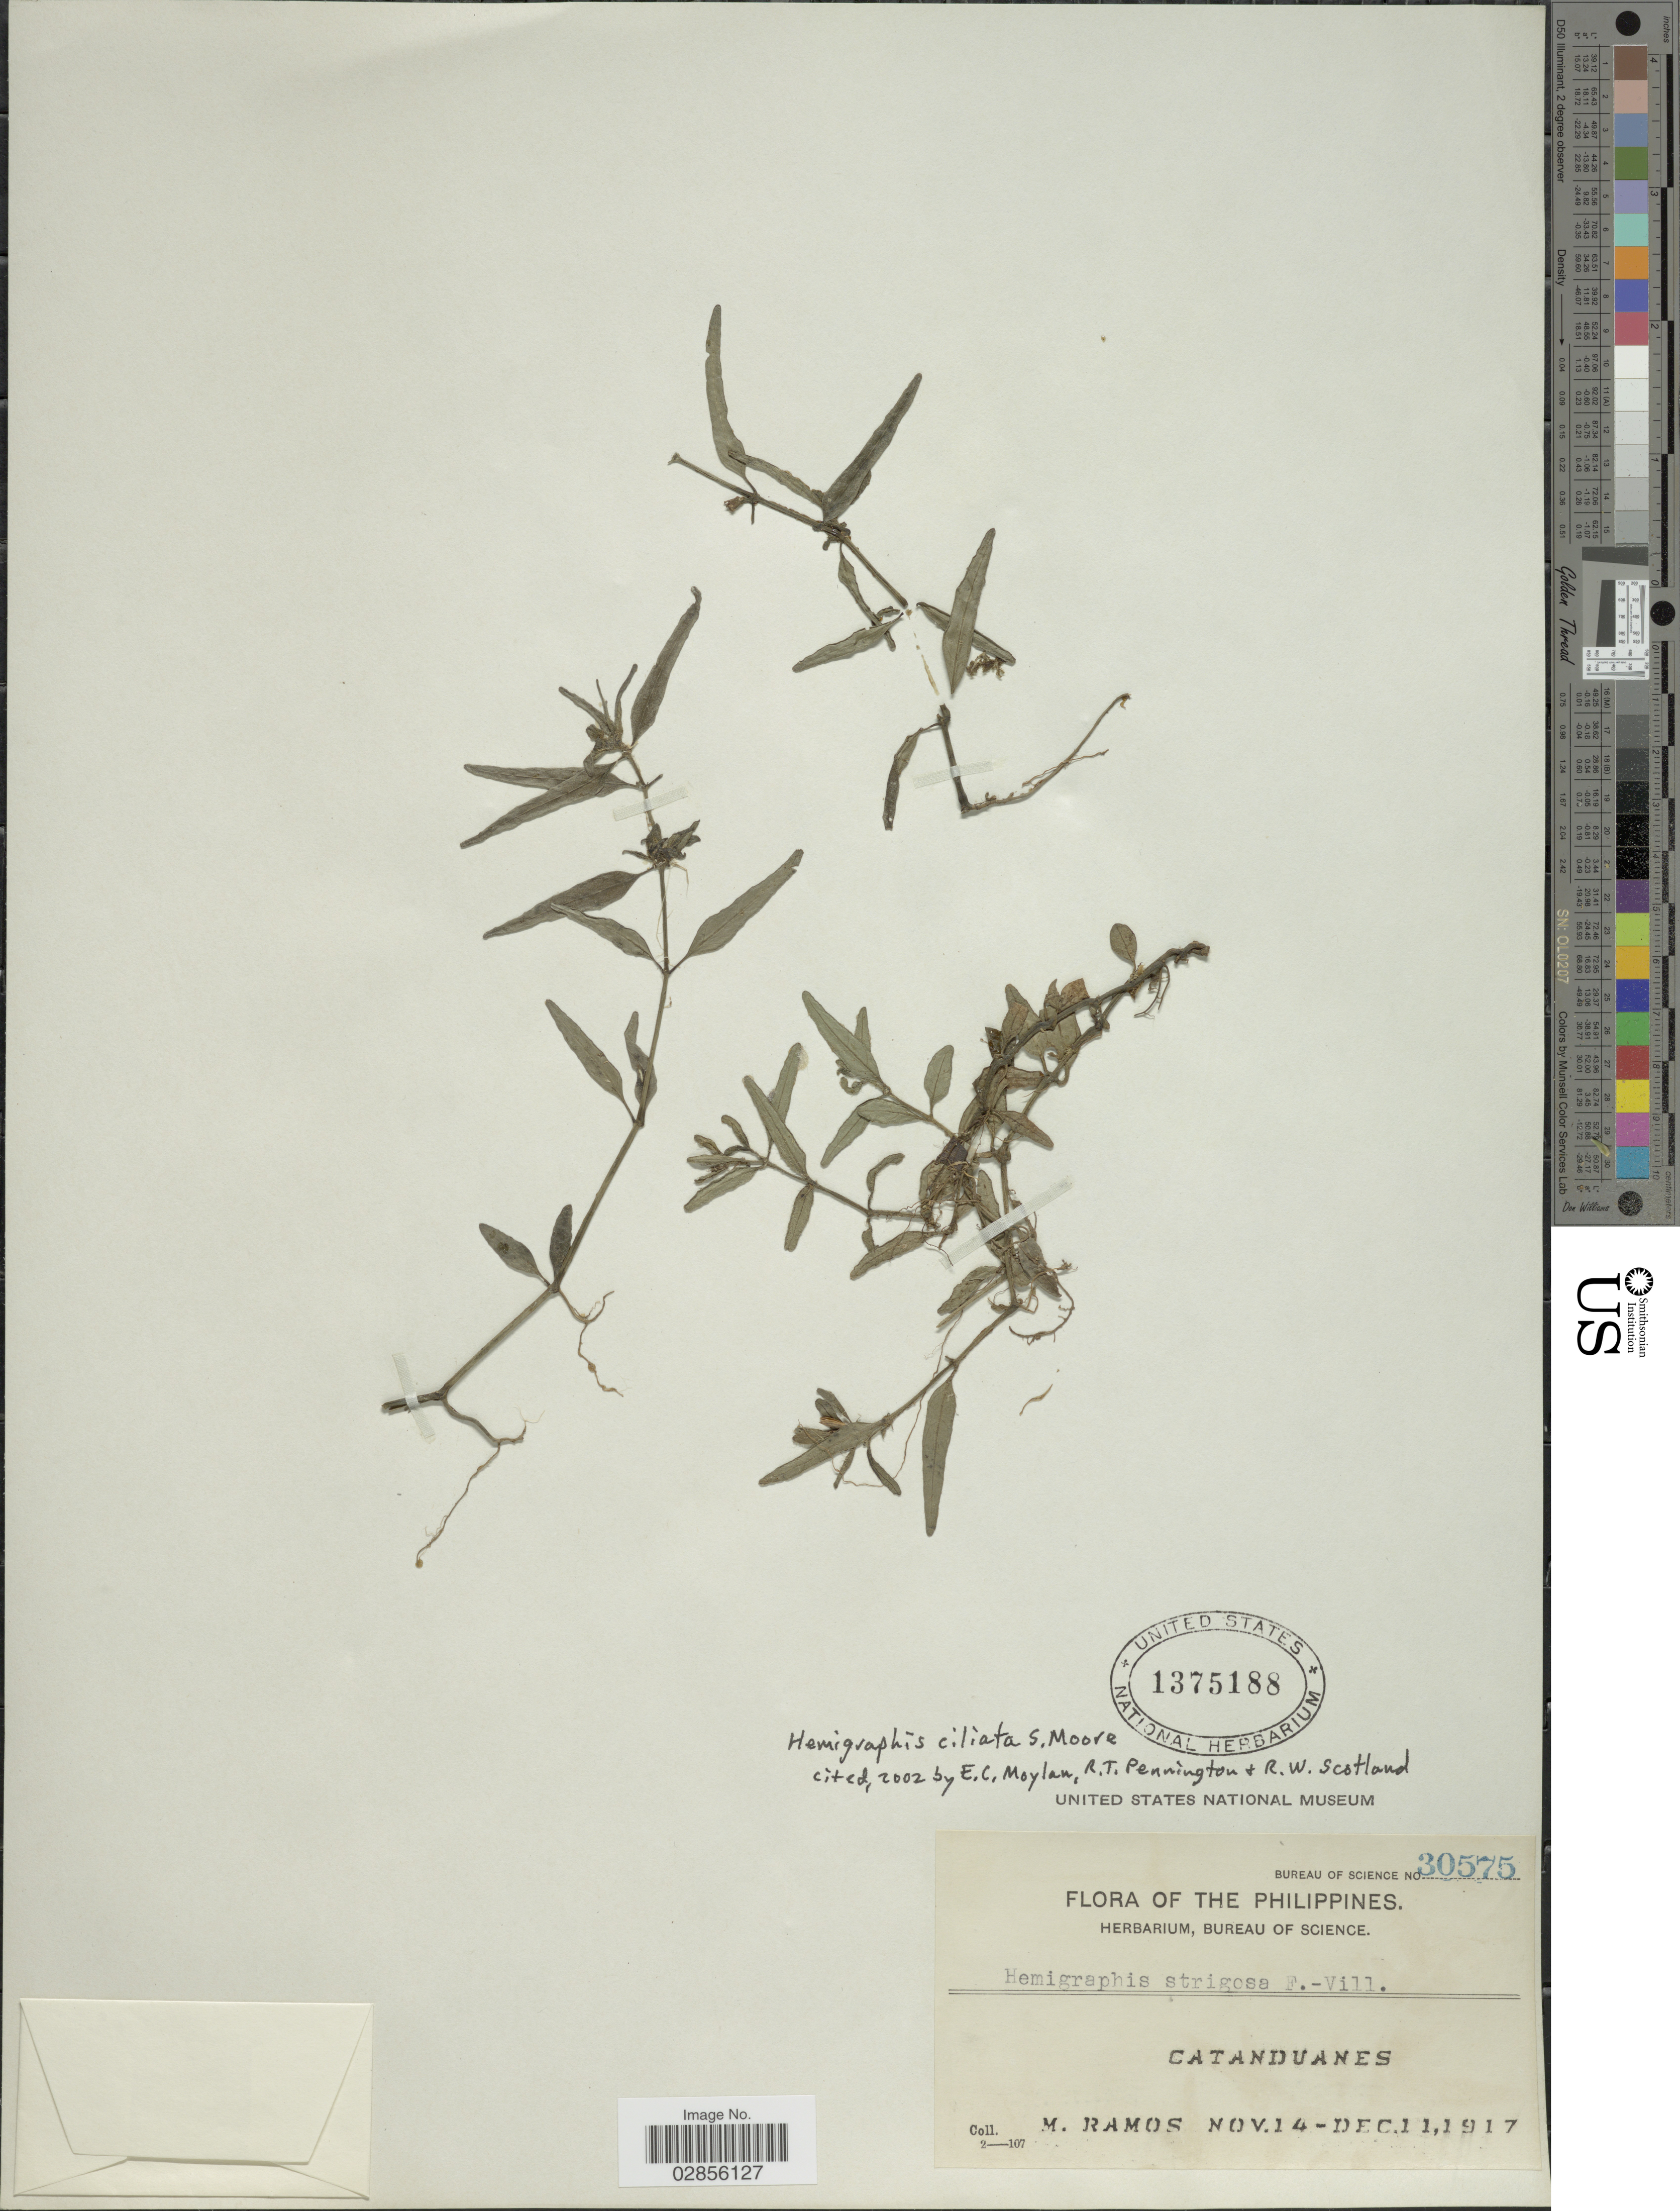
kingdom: Plantae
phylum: Tracheophyta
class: Magnoliopsida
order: Lamiales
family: Acanthaceae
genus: Hemigraphis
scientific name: Hemigraphis ciliata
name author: S. Moore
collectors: M. Ramos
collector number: Bureau of Science 30575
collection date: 1917-11-14/1917-12-11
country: Philippines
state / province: Bicol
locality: Catanduanes.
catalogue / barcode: US 1375188